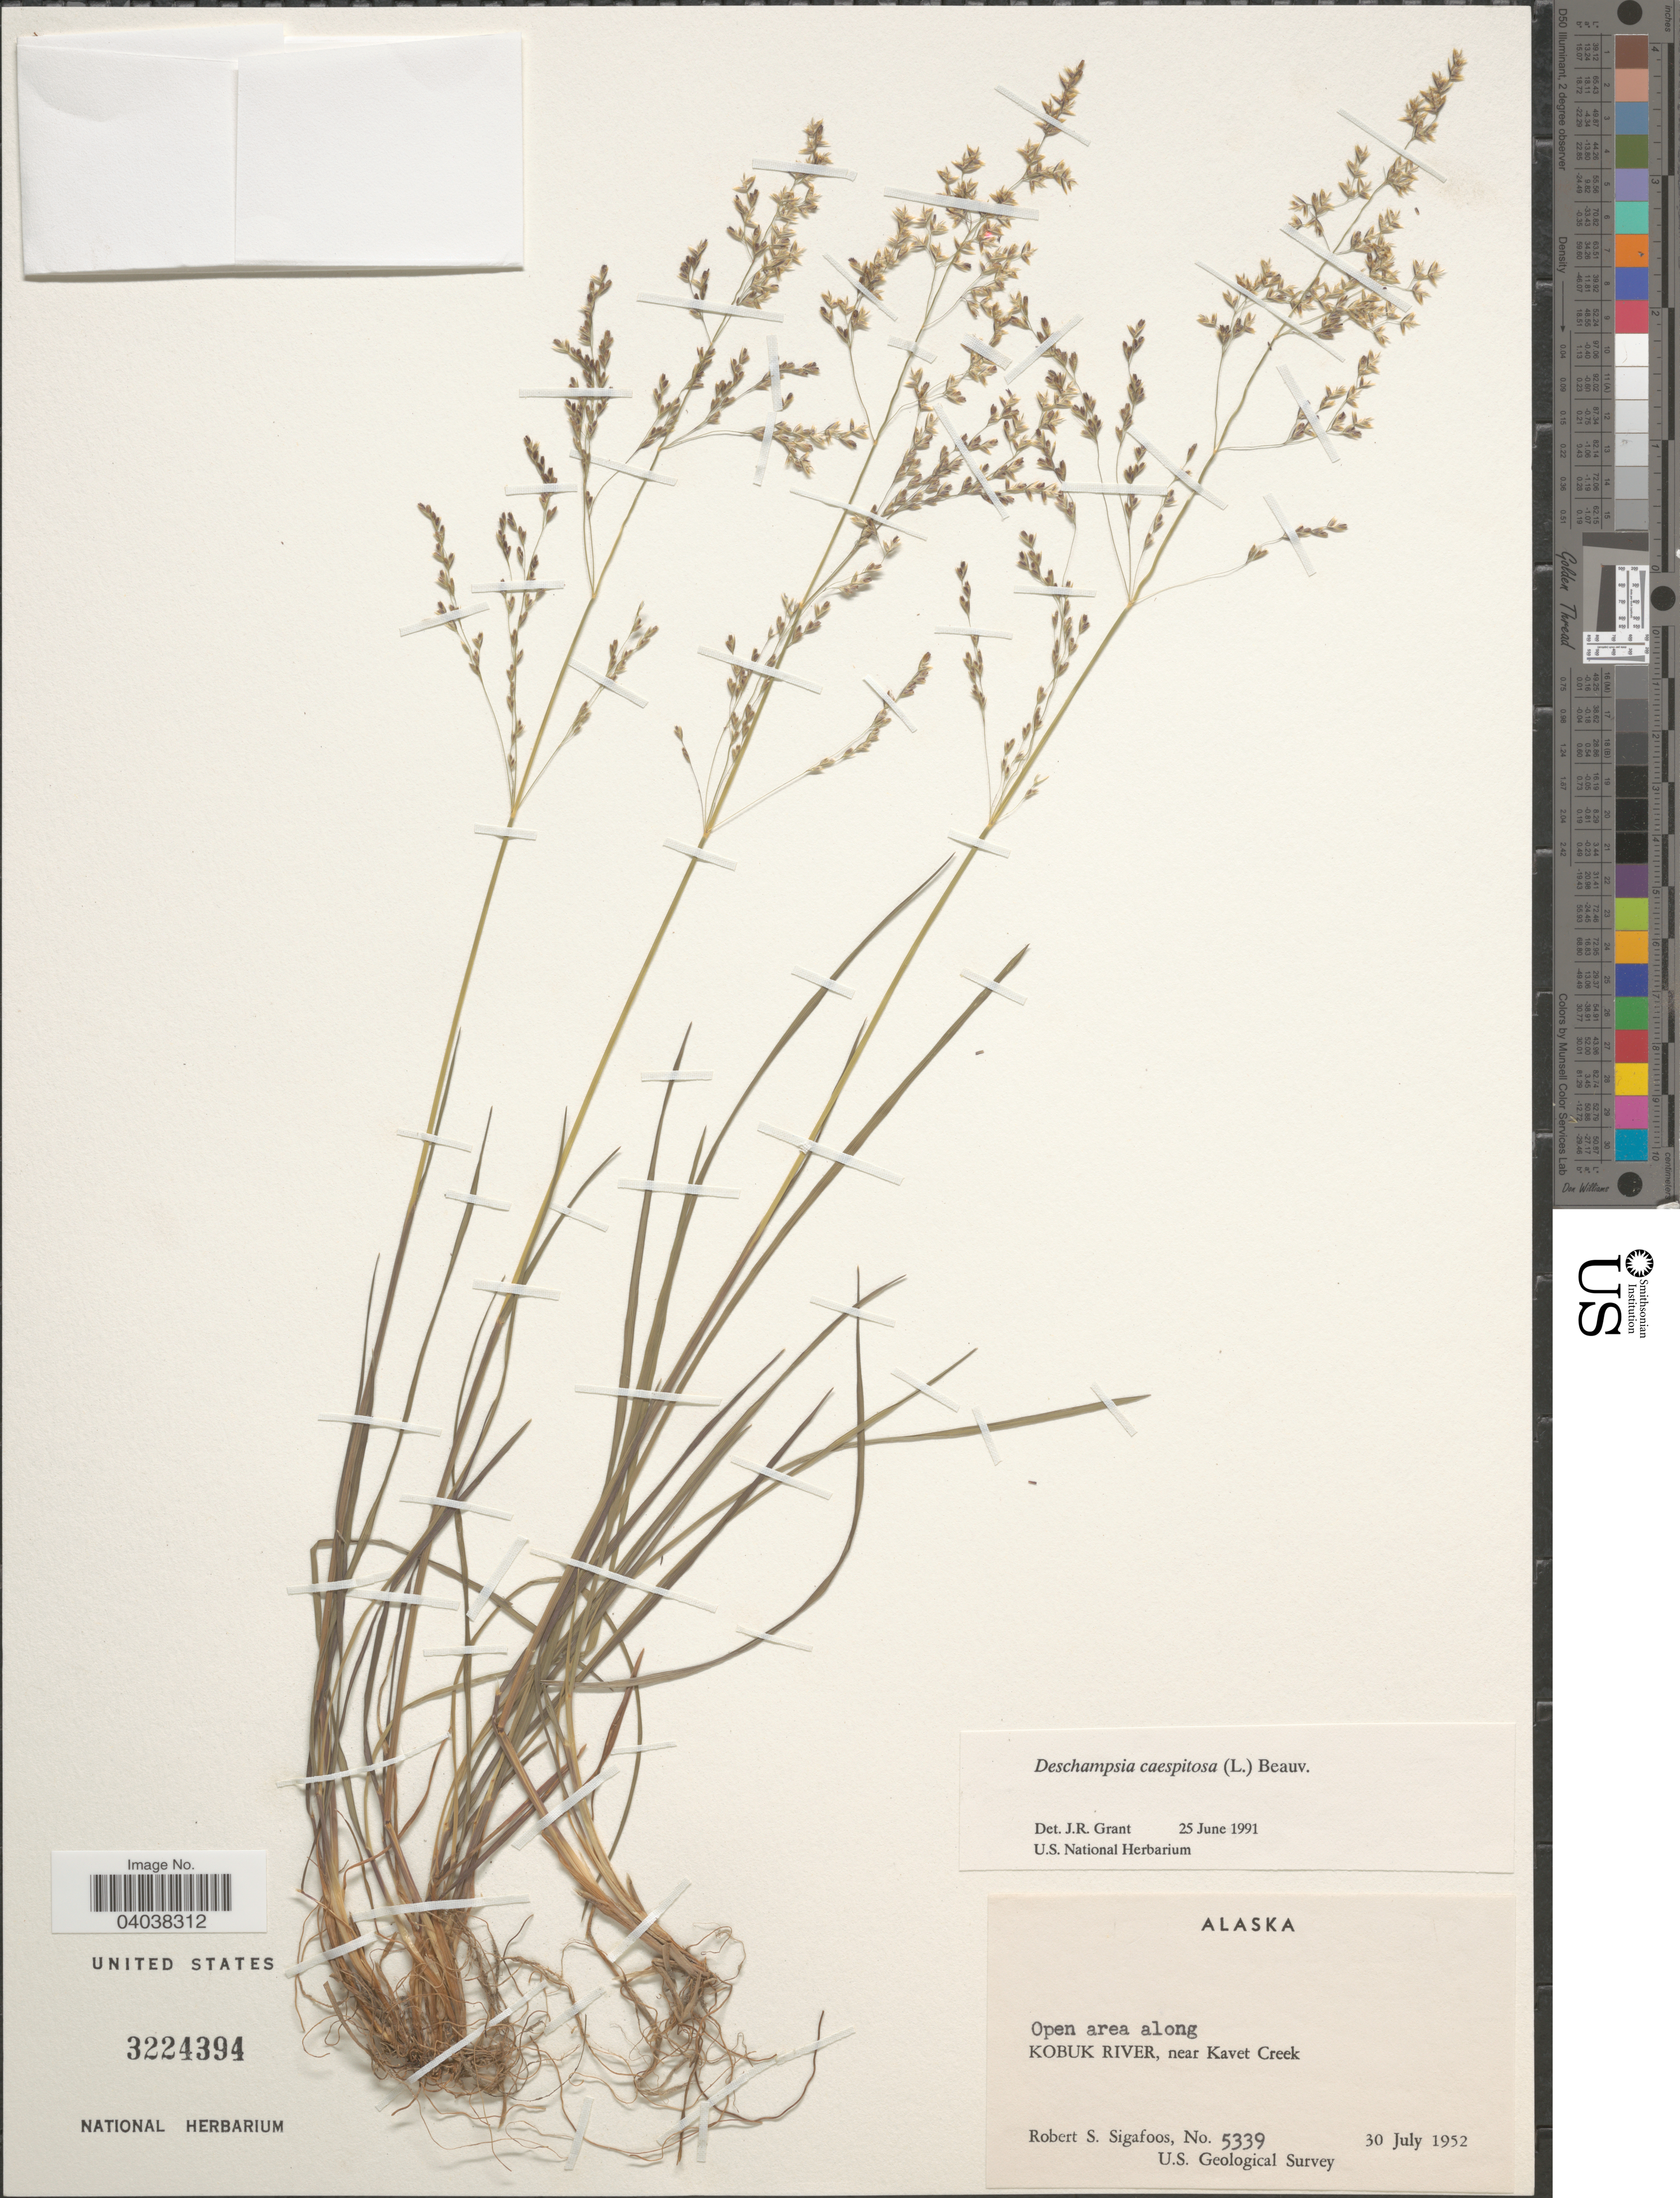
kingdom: Plantae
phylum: Tracheophyta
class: Liliopsida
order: Poales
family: Poaceae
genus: Deschampsia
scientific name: Deschampsia cespitosa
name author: (L.) P. Beauv.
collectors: R. Sigafoos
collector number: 5339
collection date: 1952-07-30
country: United States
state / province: Alaska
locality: Open area along Kobuk River, near Kavet Creek.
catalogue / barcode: US 3224394